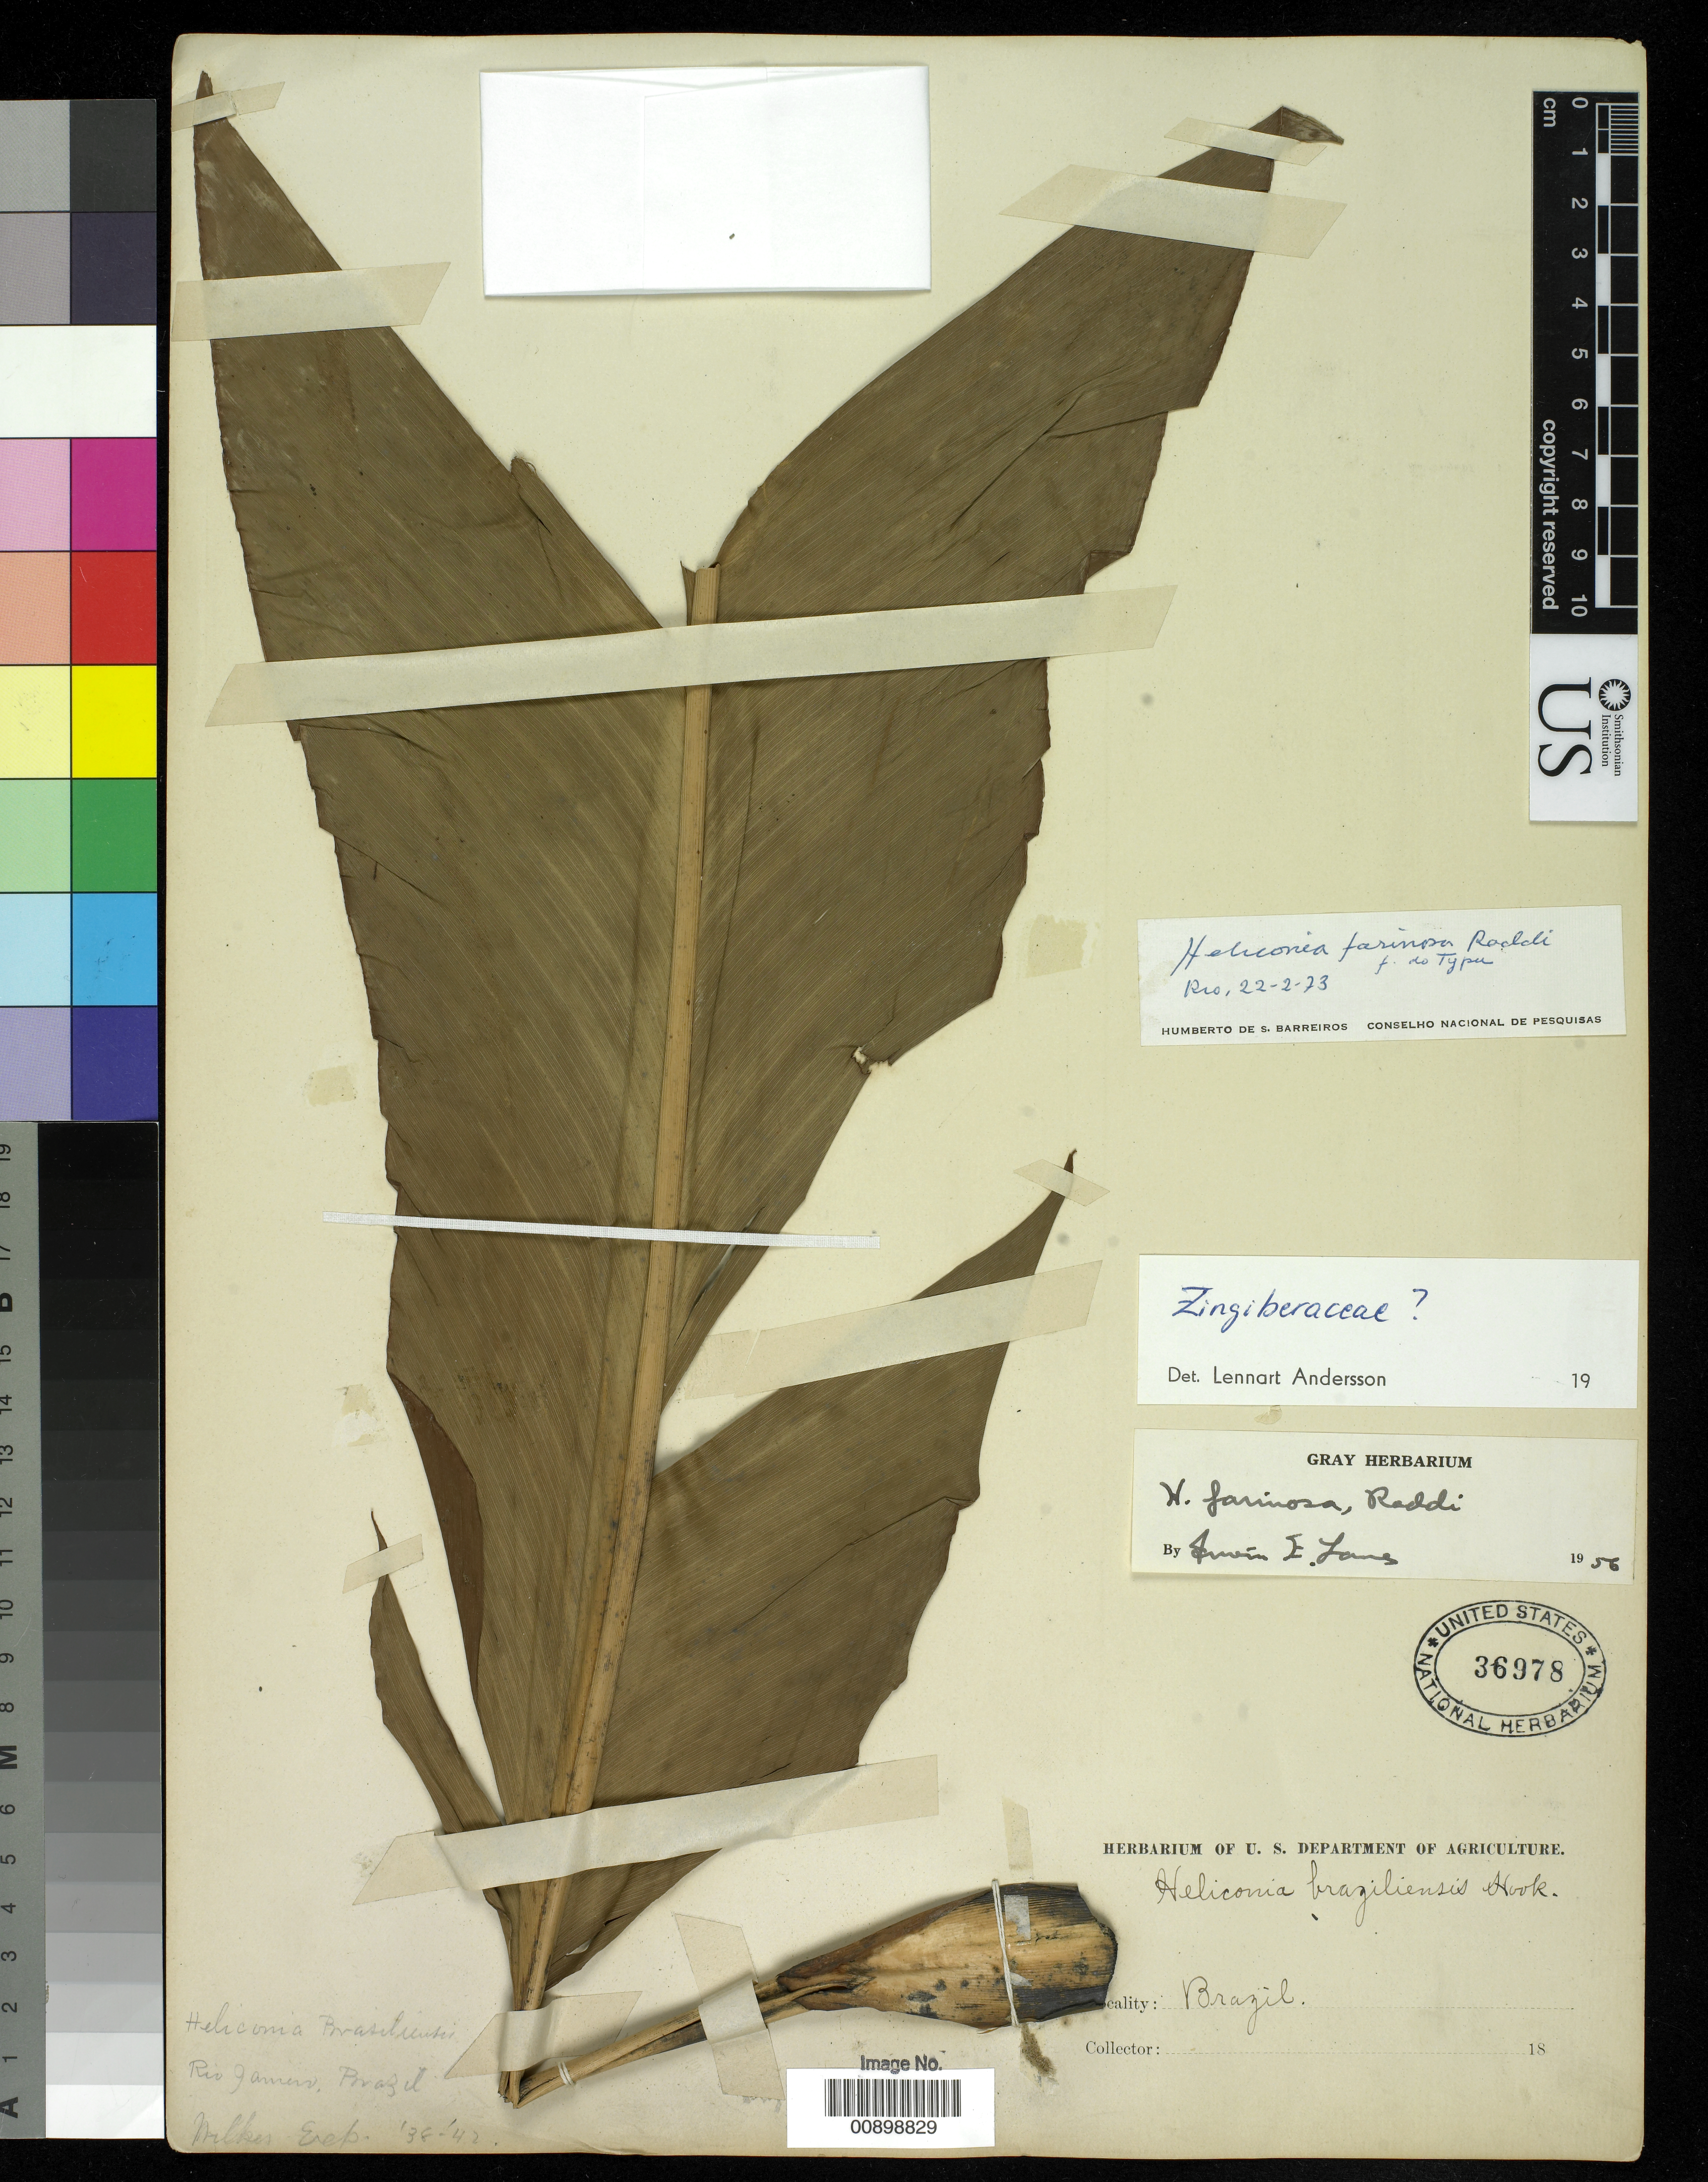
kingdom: Plantae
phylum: Tracheophyta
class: Liliopsida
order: Zingiberales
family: Heliconiaceae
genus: Heliconia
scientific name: Heliconia farinosa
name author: Raddi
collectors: Wilkes Explor. Exped.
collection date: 1838/1842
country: Brazil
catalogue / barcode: US 36978